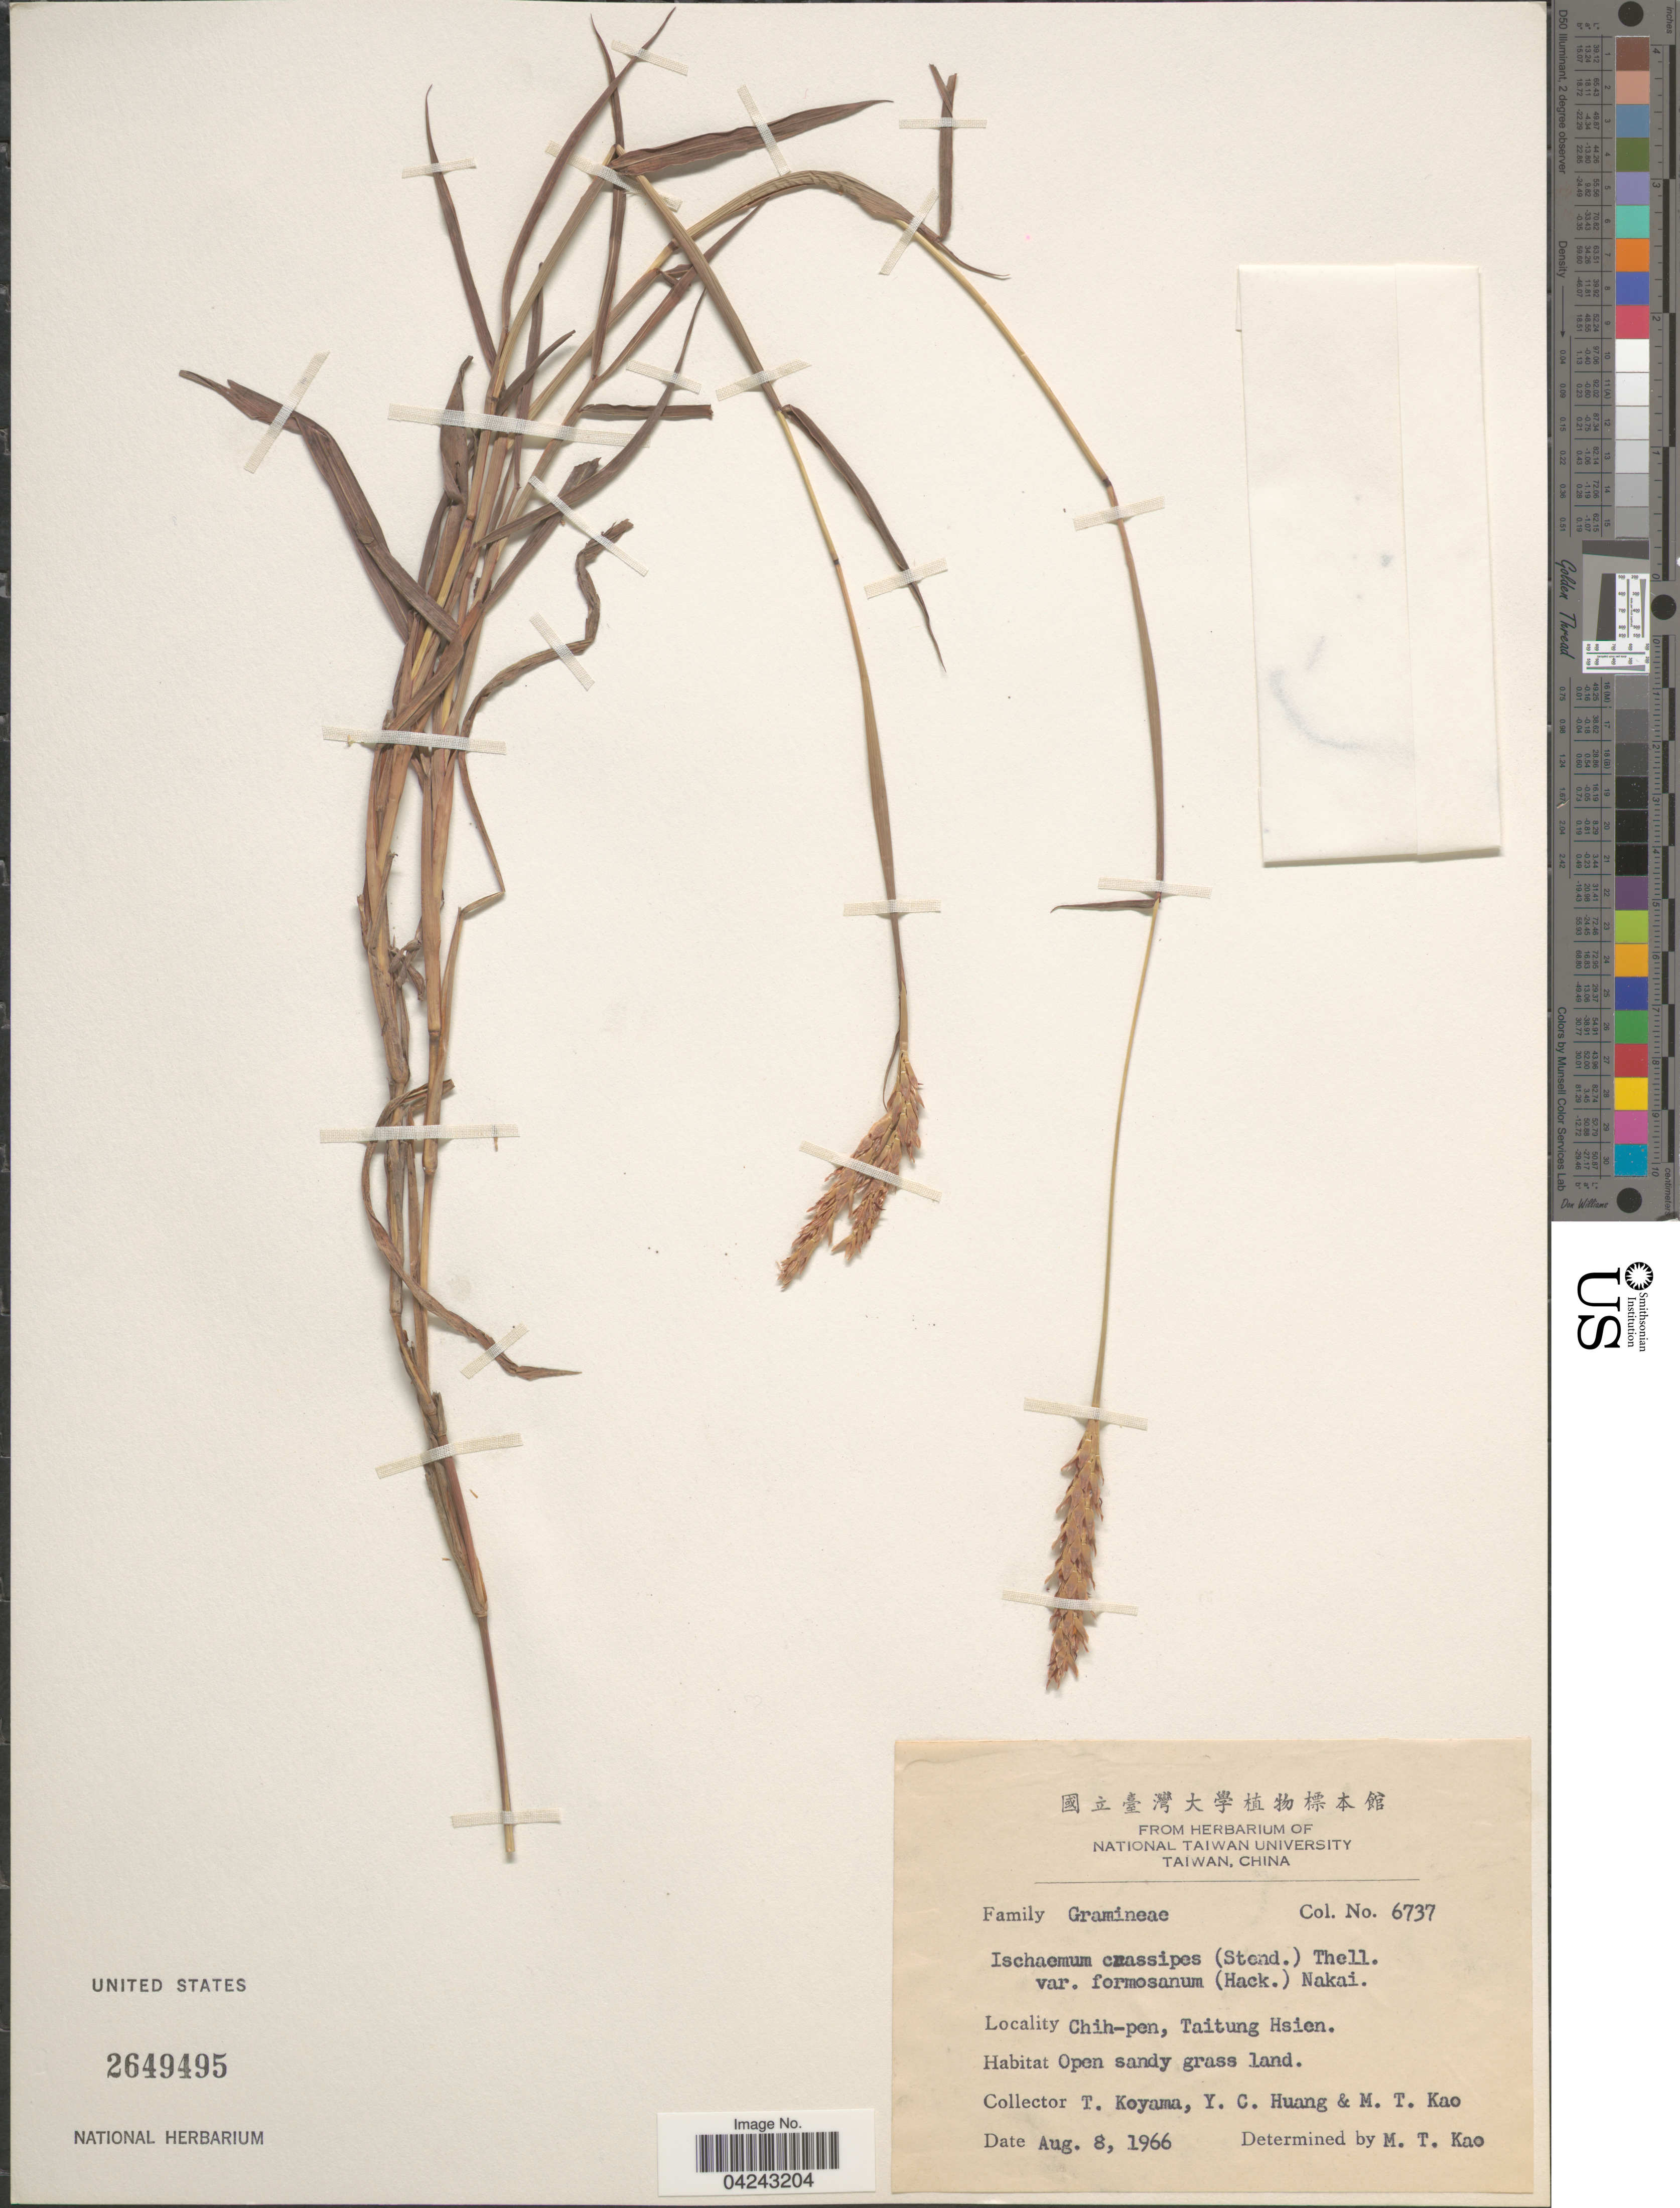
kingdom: Plantae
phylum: Tracheophyta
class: Liliopsida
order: Poales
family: Poaceae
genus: Ischaemum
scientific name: Ischaemum aristatum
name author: L.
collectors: T. Koyama, Y. C. Huang & M. T. Kao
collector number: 6737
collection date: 1966-08-08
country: Taiwan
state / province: Taitung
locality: Chih-pen, Taitung Hsien.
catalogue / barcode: US 2649495